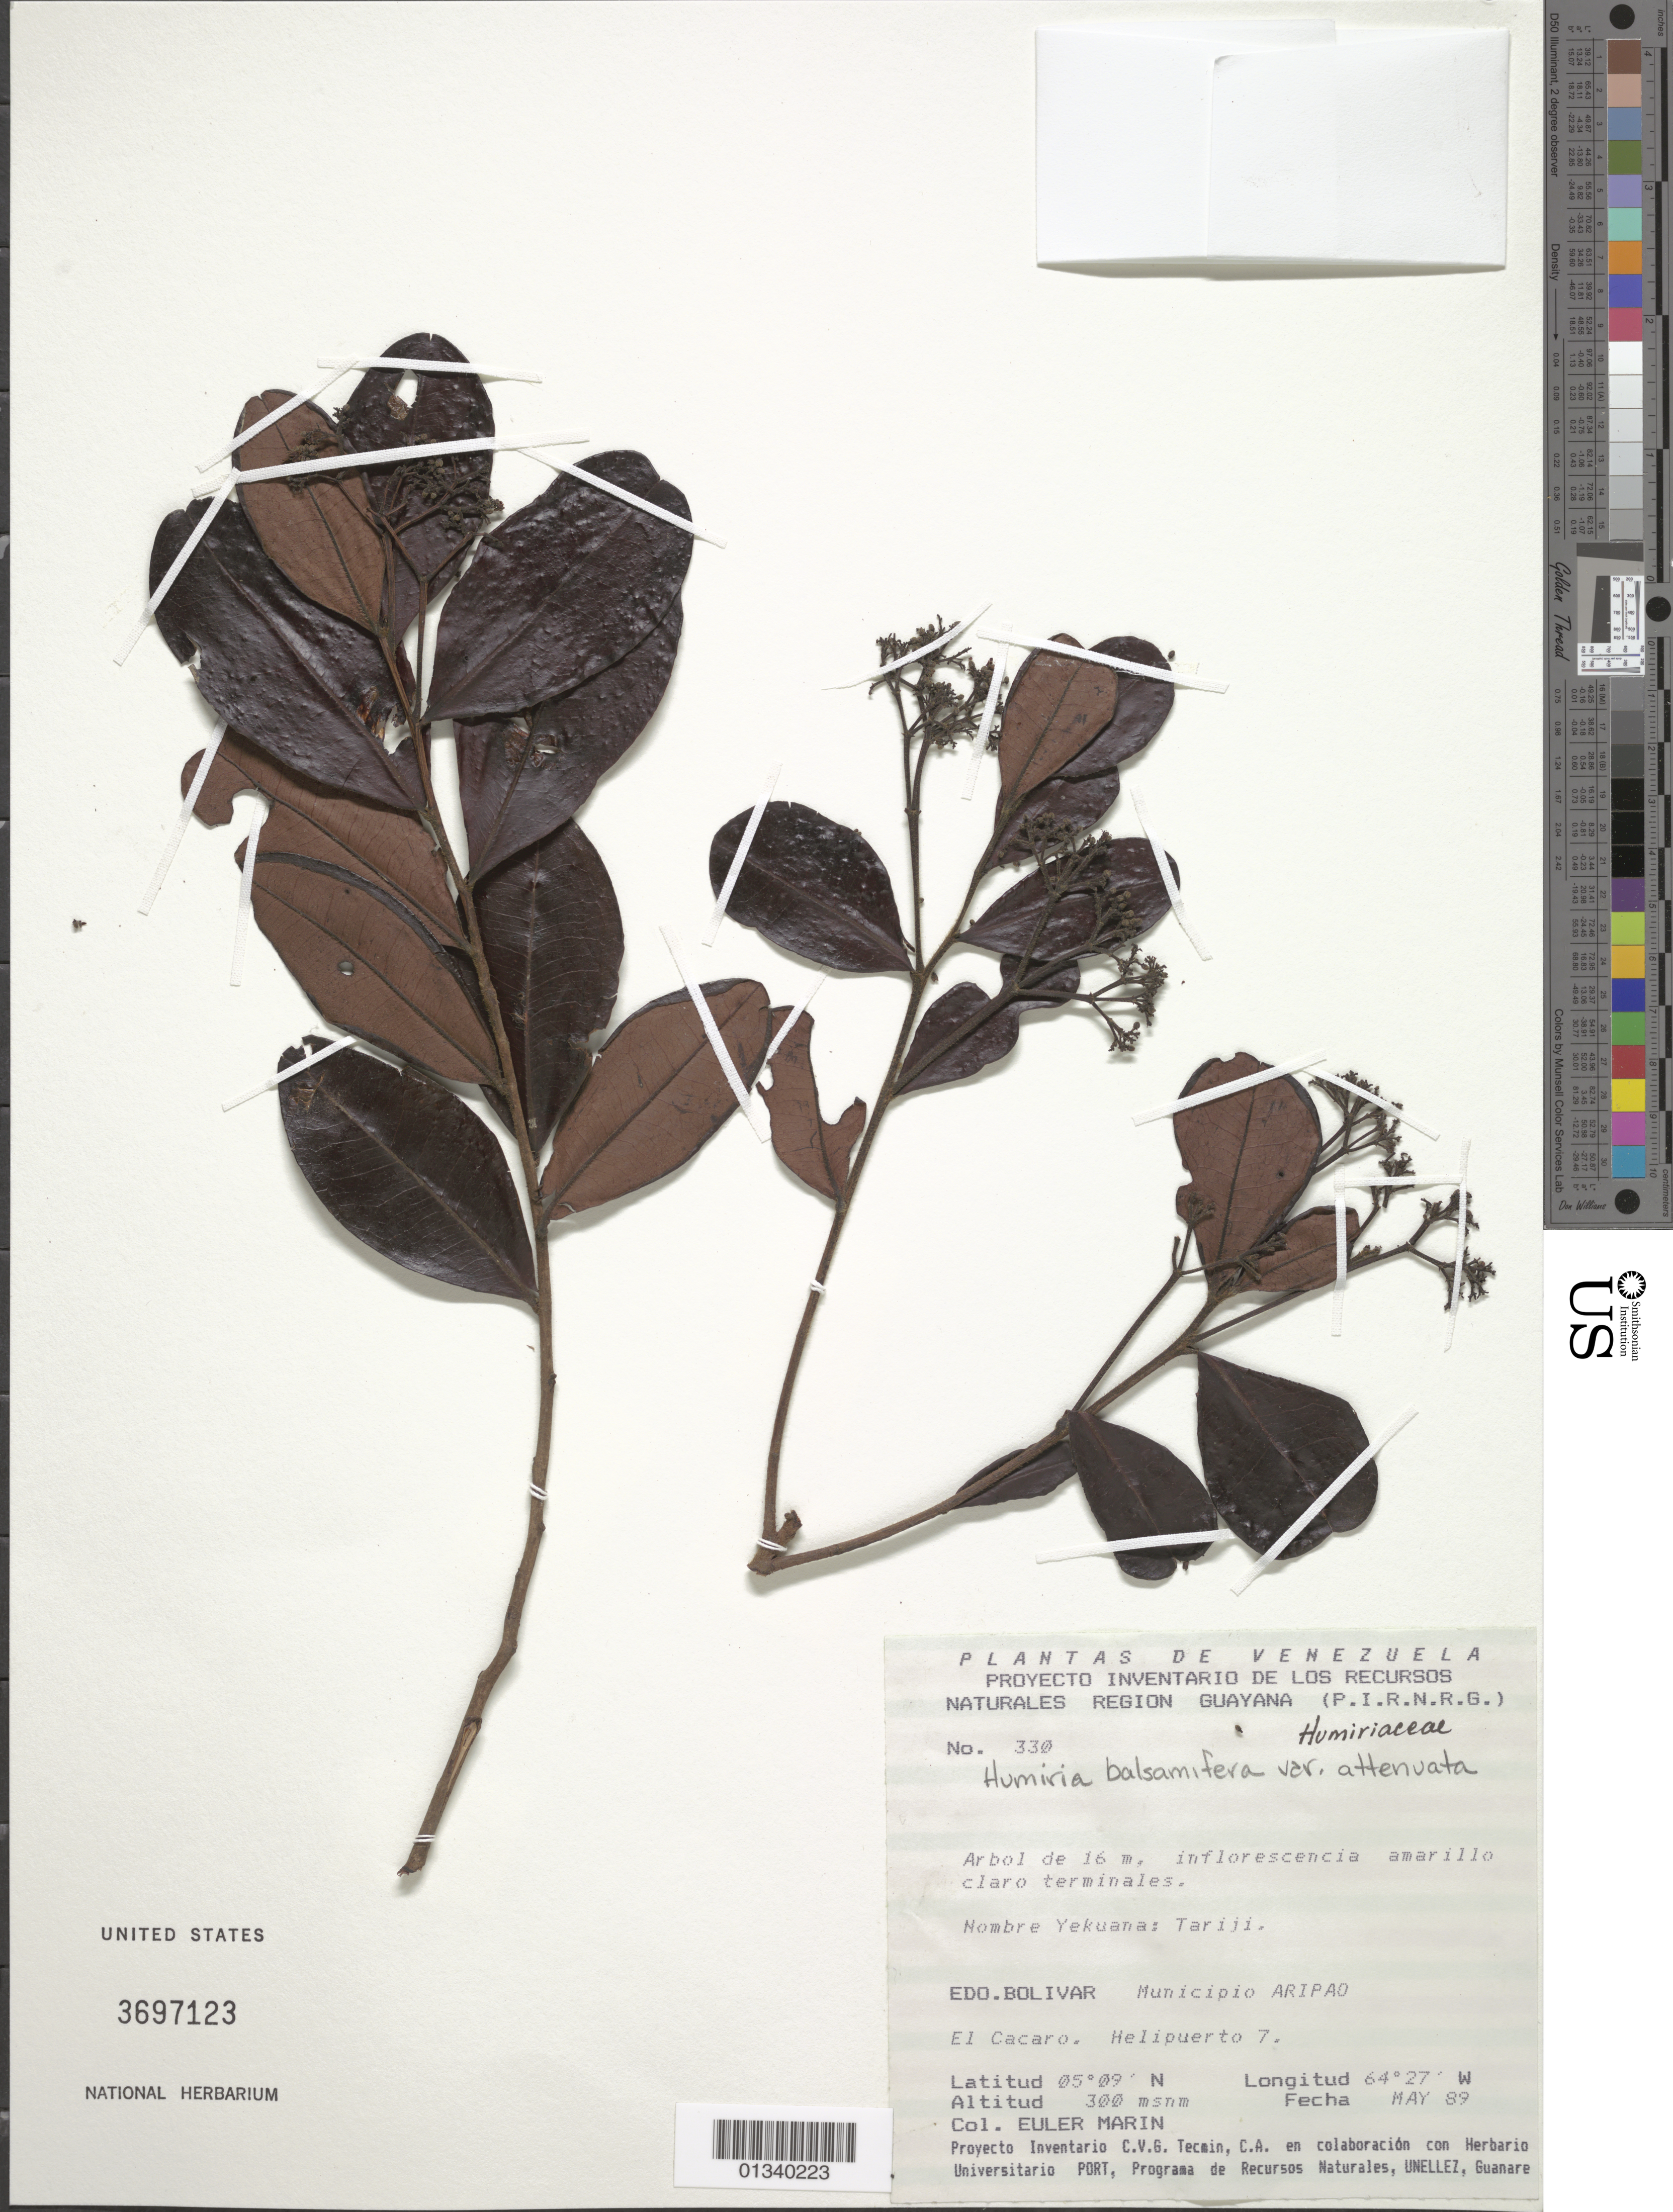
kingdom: Plantae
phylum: Tracheophyta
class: Magnoliopsida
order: Malpighiales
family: Humiriaceae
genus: Humiria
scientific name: Humiria balsamifera f. attenuata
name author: Cuatrec.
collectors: E. Marin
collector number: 330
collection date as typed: May-89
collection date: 1989-05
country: Venezuela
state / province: Bolívar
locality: Mun. Aripao, El Cacaro, Helipuerto 7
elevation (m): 300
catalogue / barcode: US 3697123